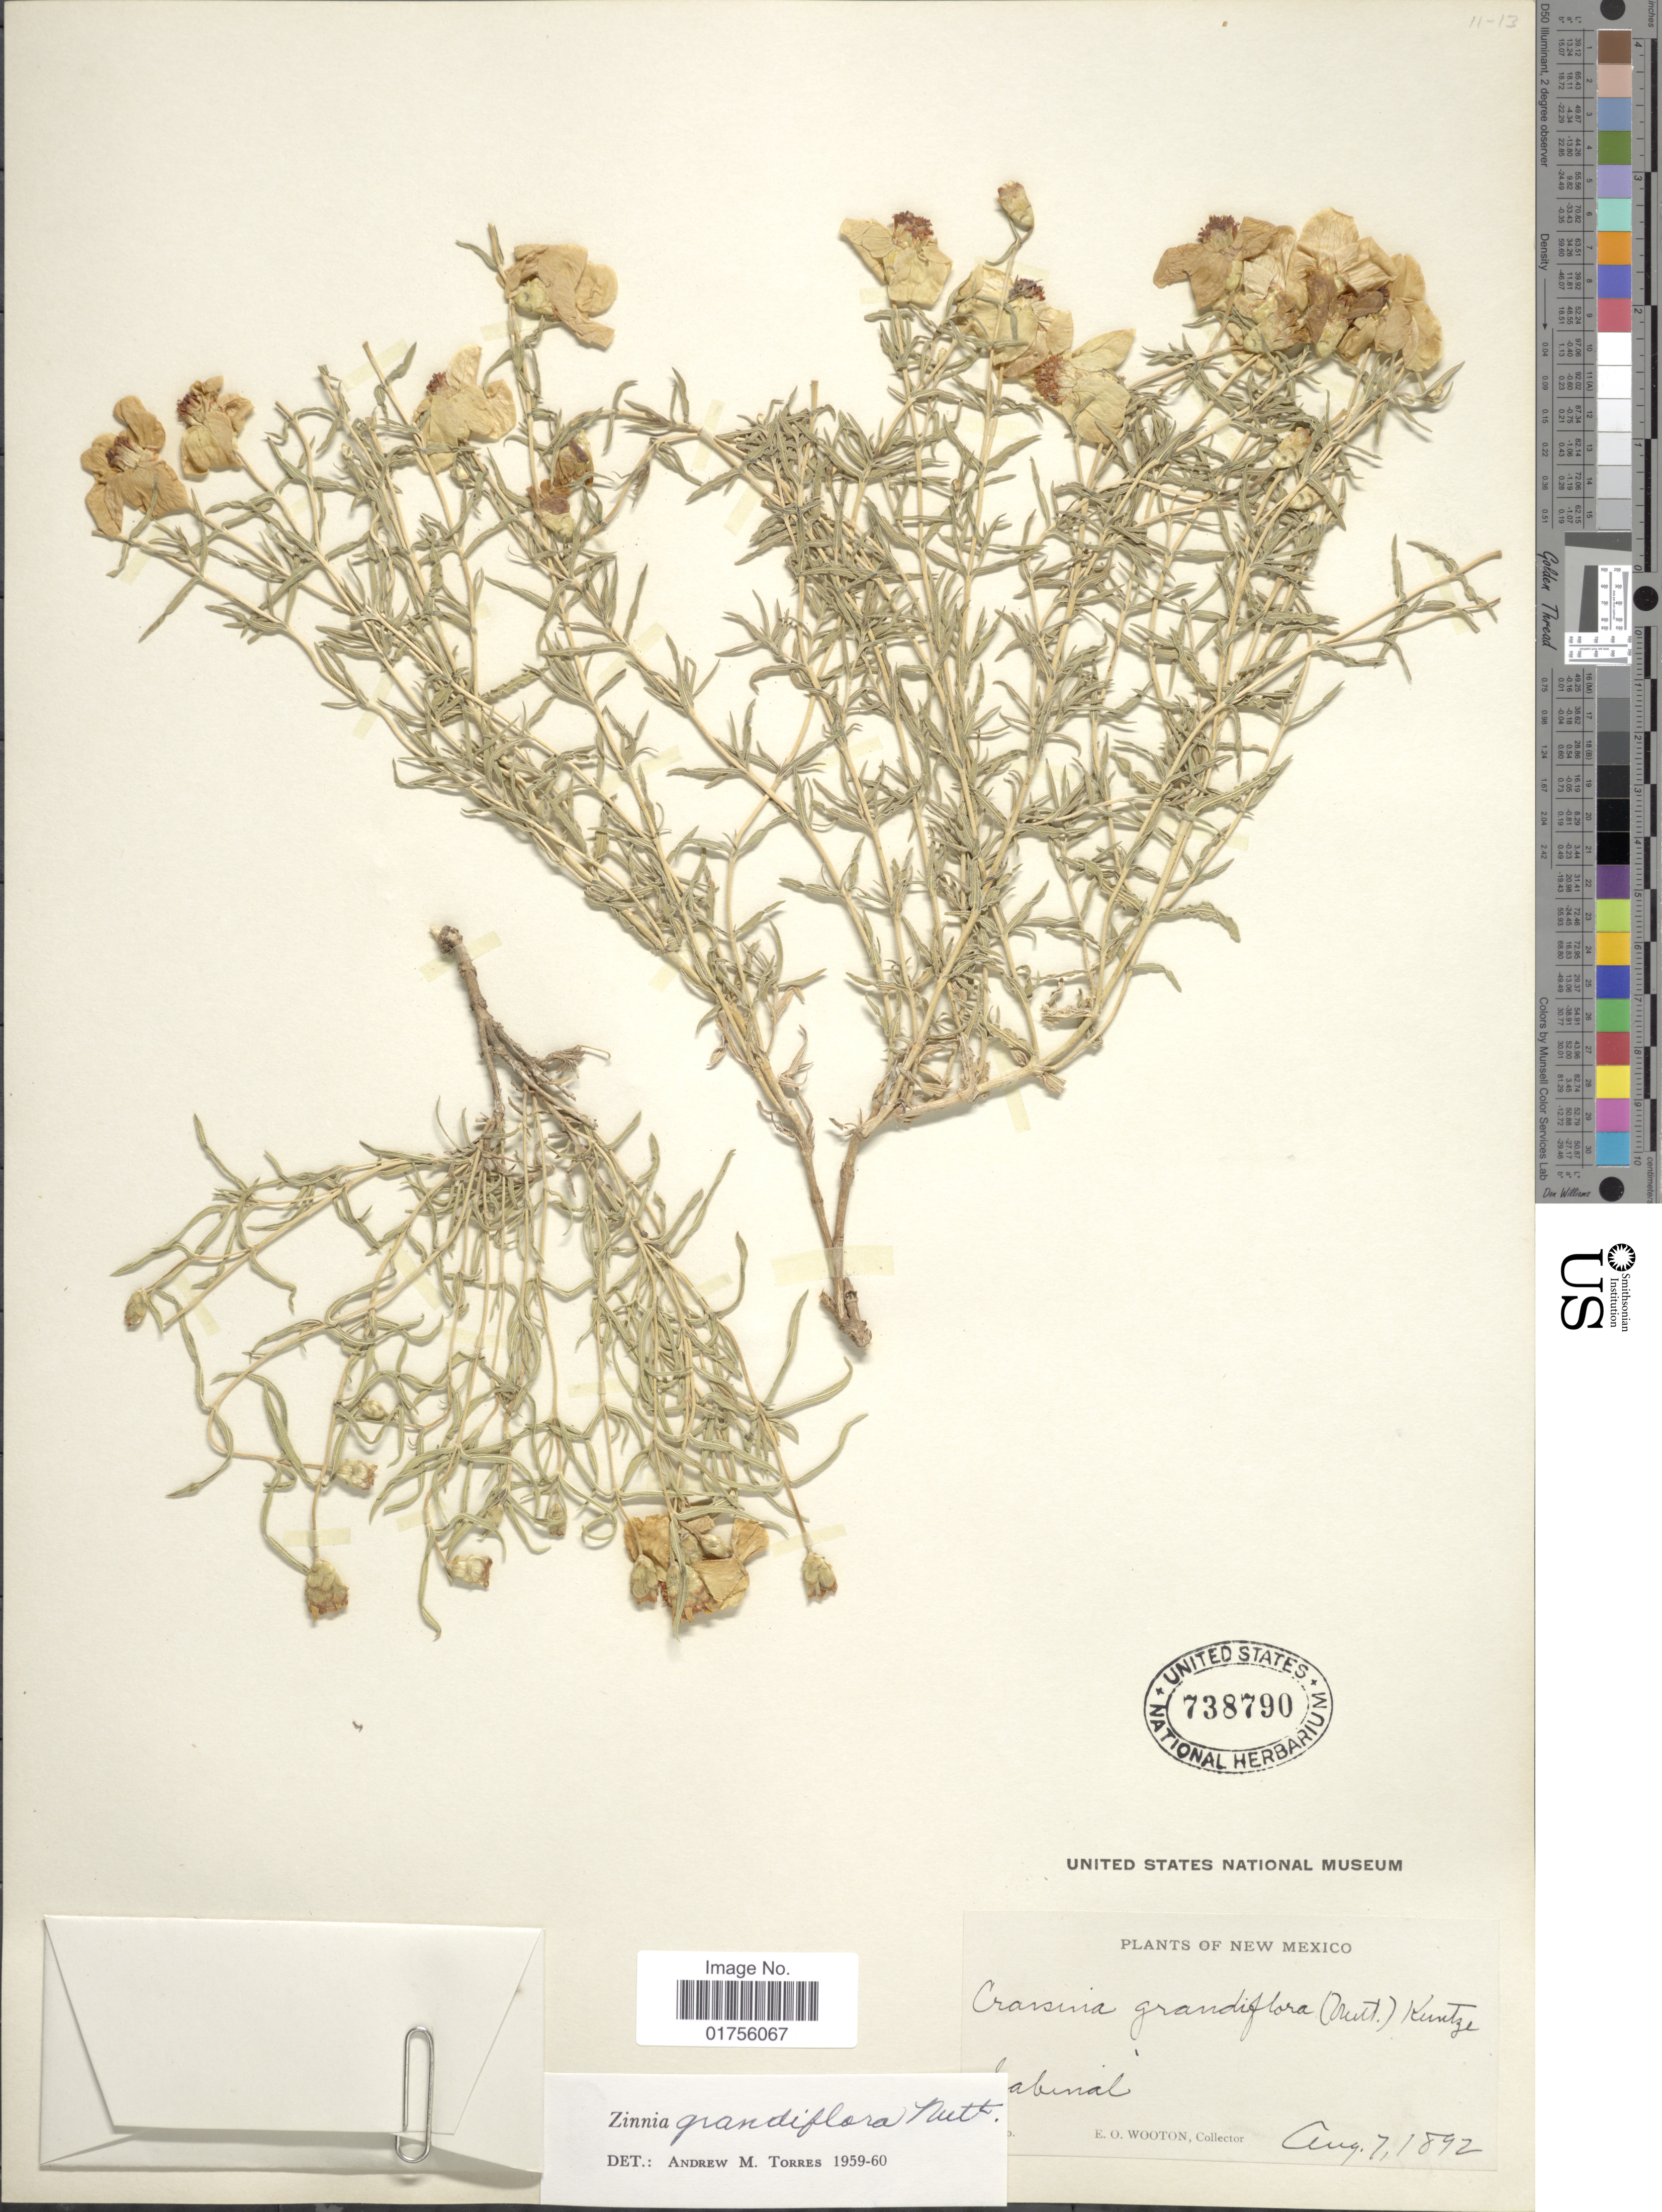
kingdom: Plantae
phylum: Tracheophyta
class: Magnoliopsida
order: Asterales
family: Asteraceae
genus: Zinnia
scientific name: Zinnia grandiflora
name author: Nutt.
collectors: E. O. Wooton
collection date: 1892-08-07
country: United States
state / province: New Mexico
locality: Sabinal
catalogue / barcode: US 738790